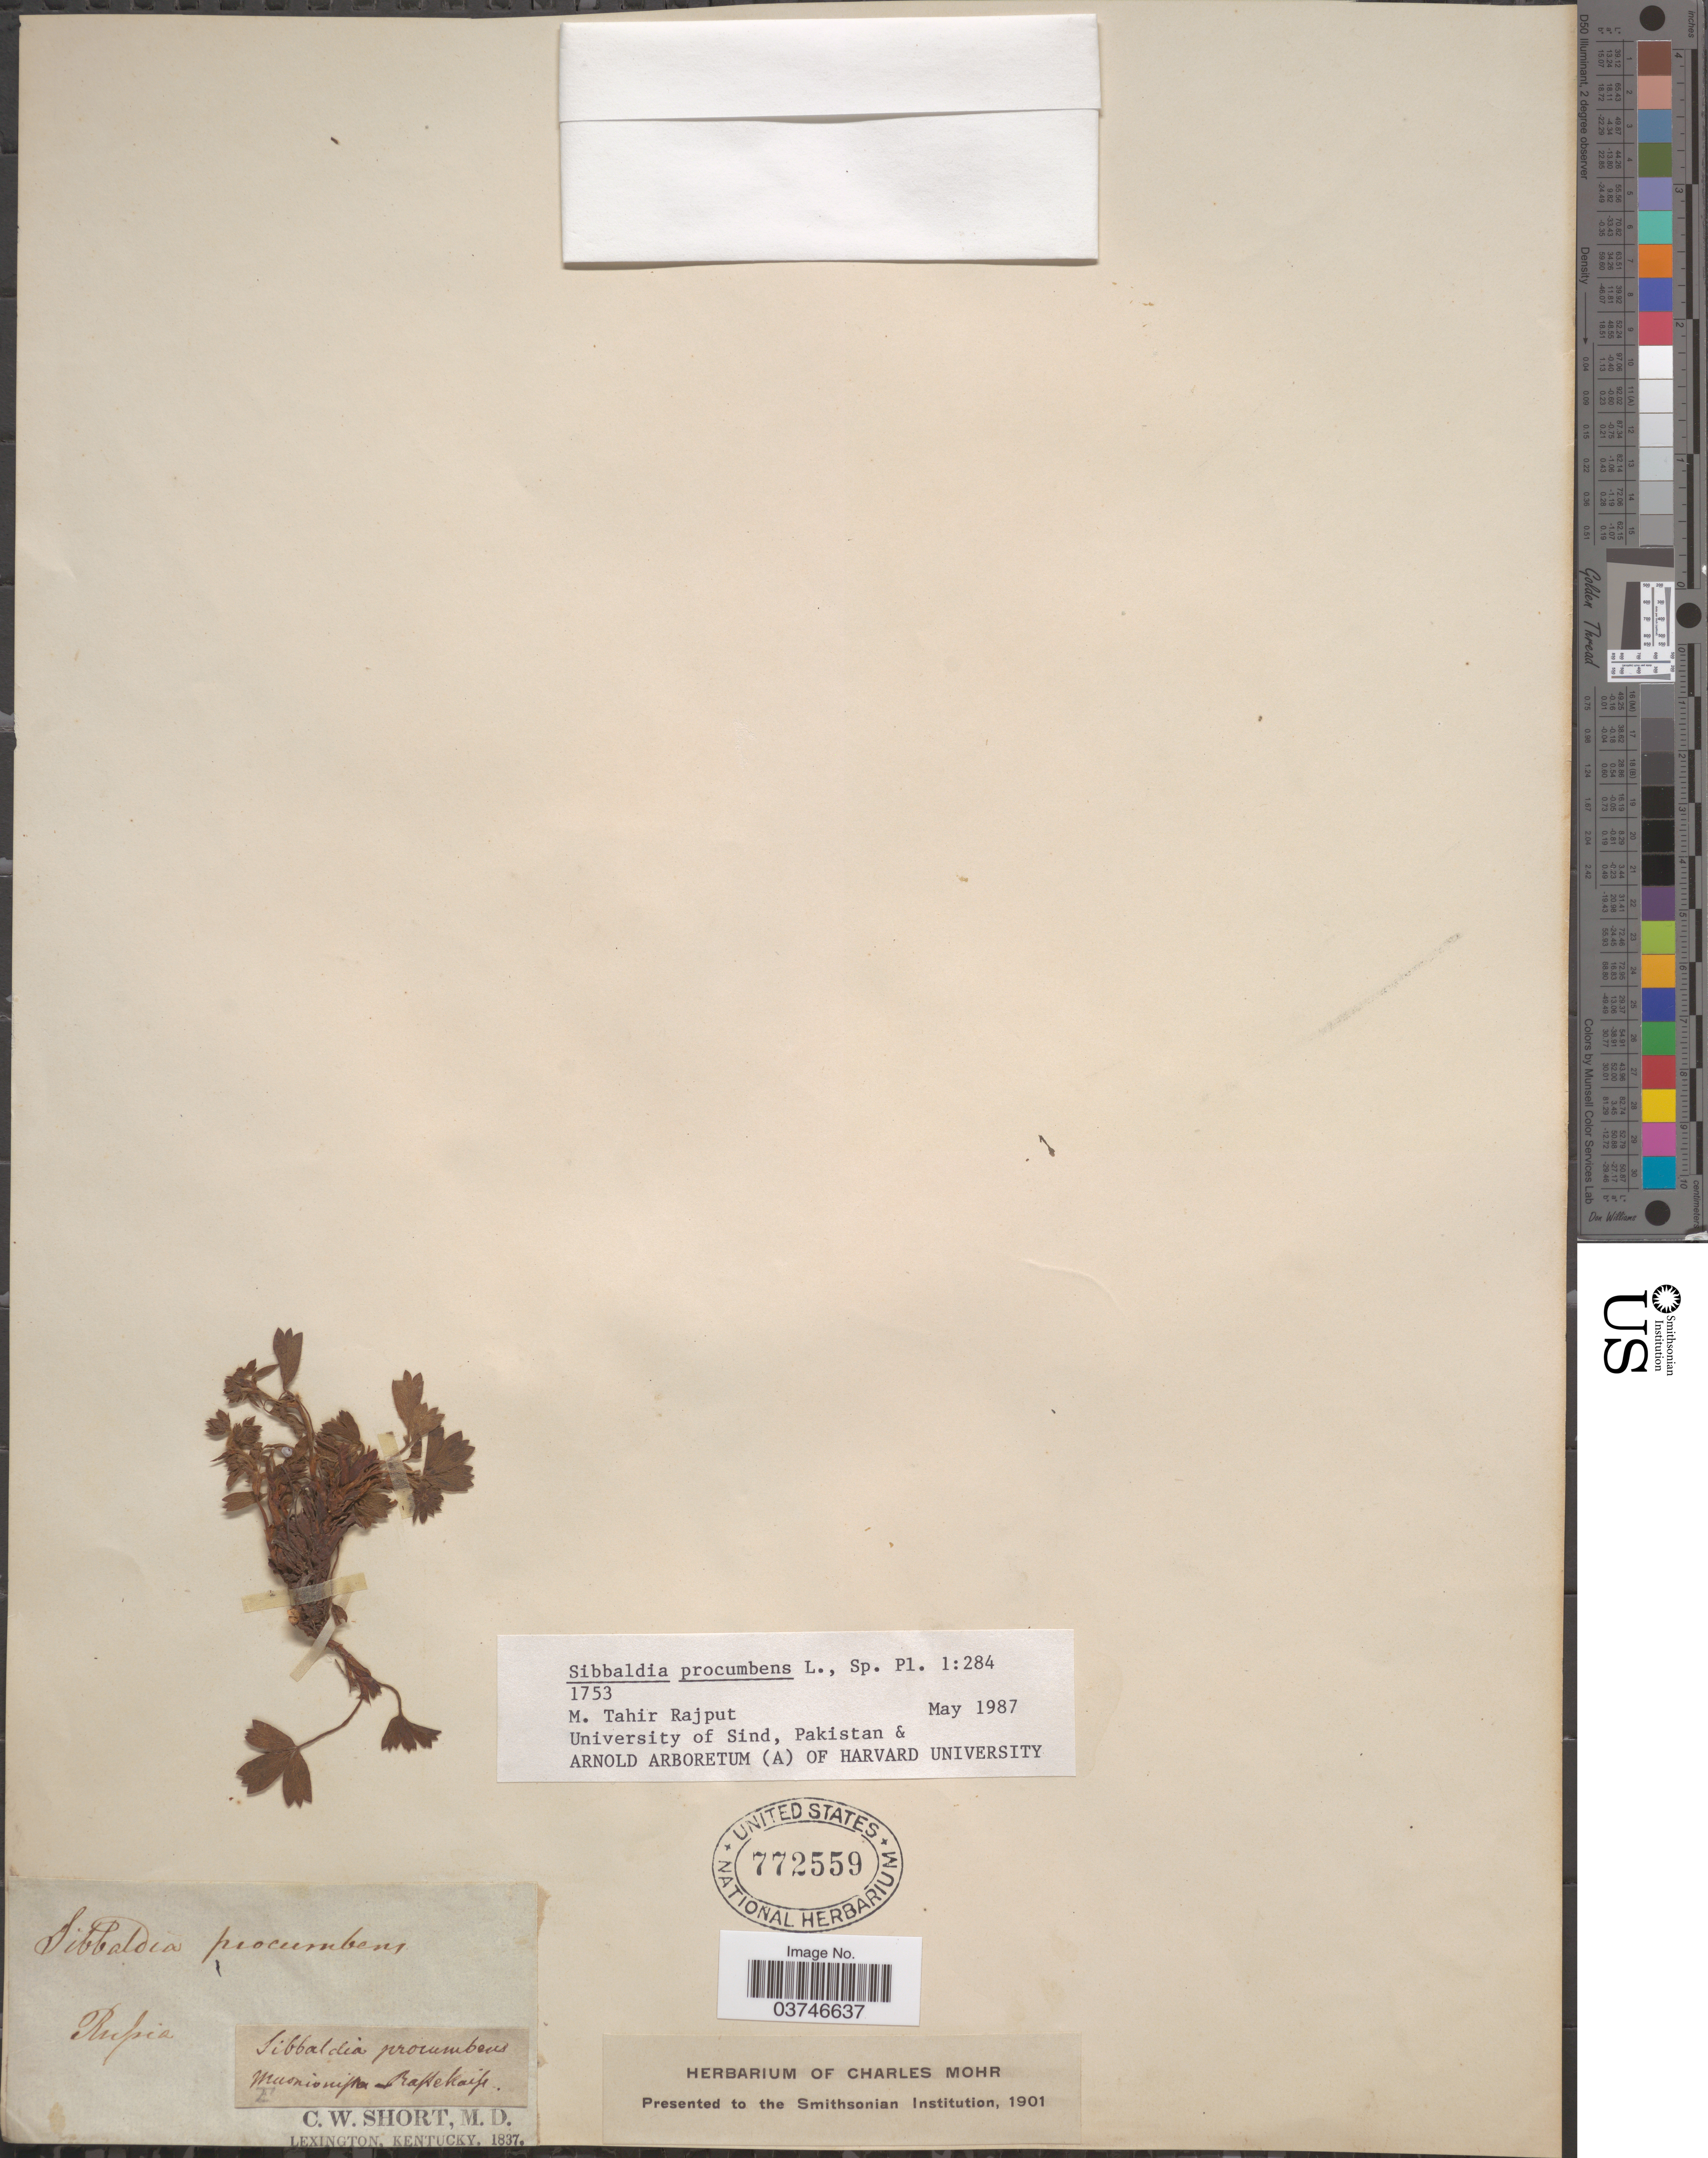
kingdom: Plantae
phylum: Tracheophyta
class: Magnoliopsida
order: Rosales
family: Rosaceae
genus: Sibbaldia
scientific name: Sibbaldia procumbens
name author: L.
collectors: C. W. Short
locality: Rupia [interpreted].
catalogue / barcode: US 772559